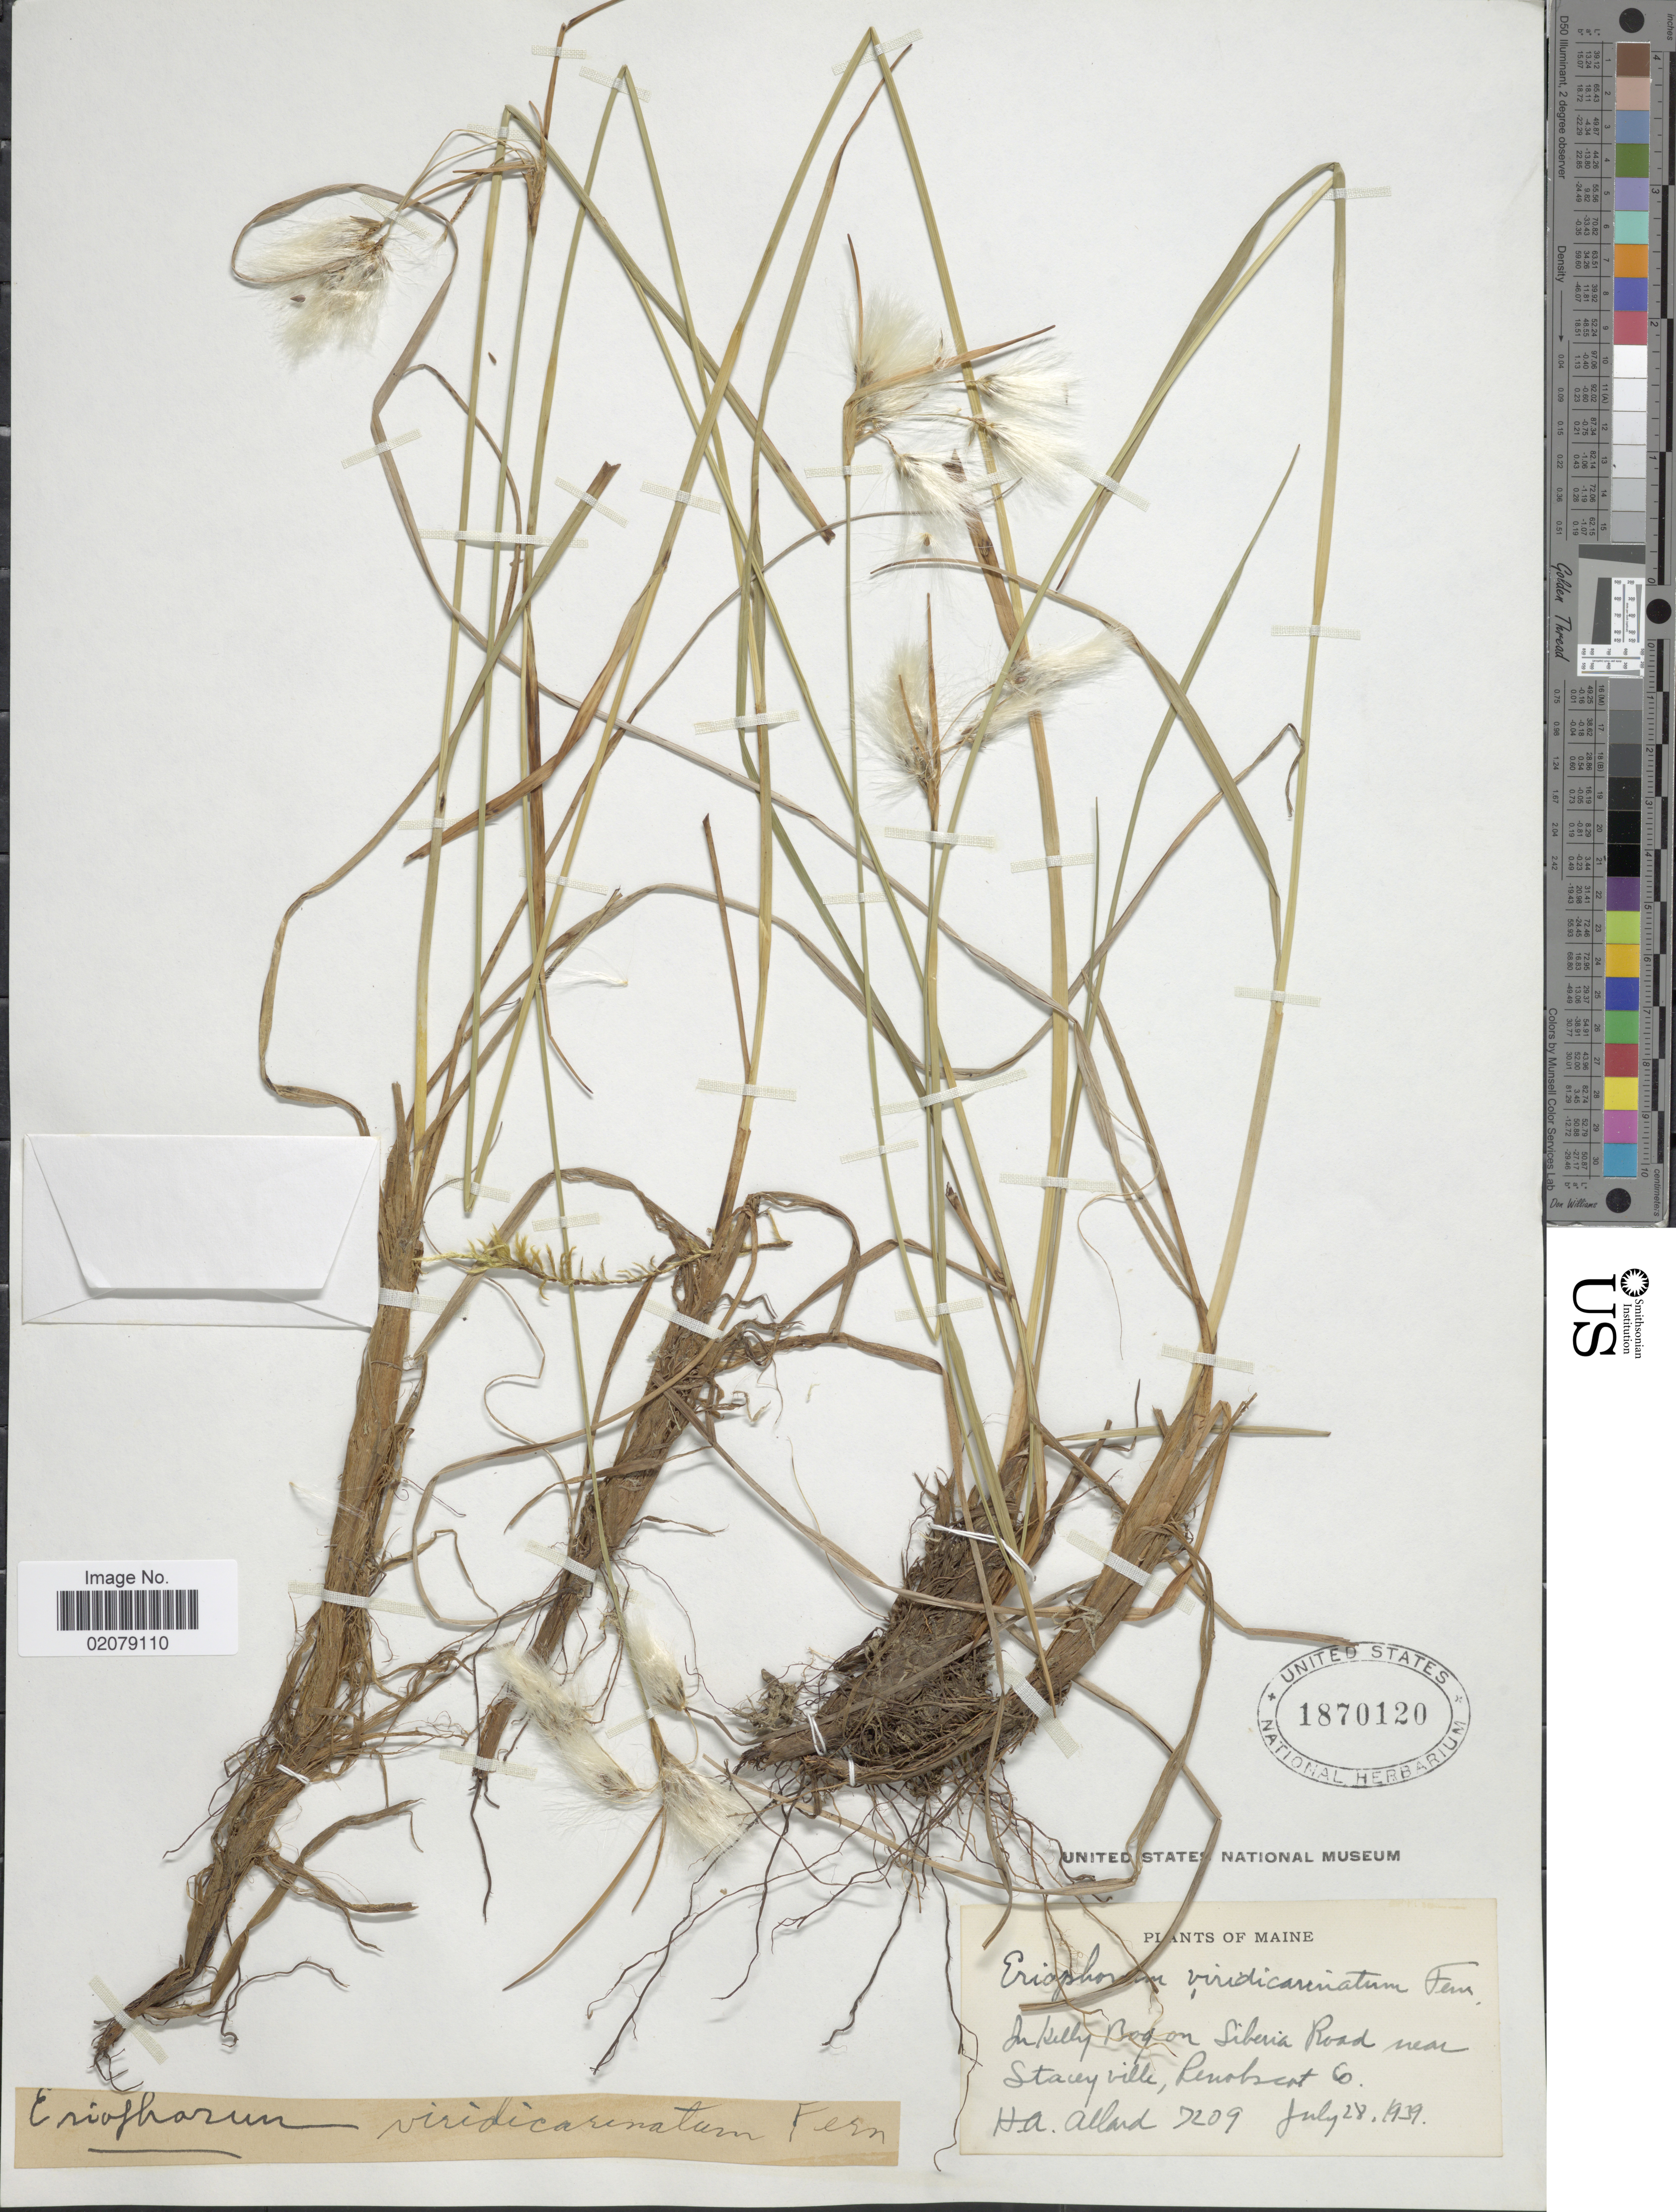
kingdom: Plantae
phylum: Tracheophyta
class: Liliopsida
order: Poales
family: Cyperaceae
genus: Eriophorum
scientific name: Eriophorum viridicarinatum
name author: (Englem.) Fernald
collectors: H. A. Allard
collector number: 7209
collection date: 1939-07-28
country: United States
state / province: Maine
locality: Siberia Road near Staceyville, Renobsert Co.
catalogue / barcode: US 1870120